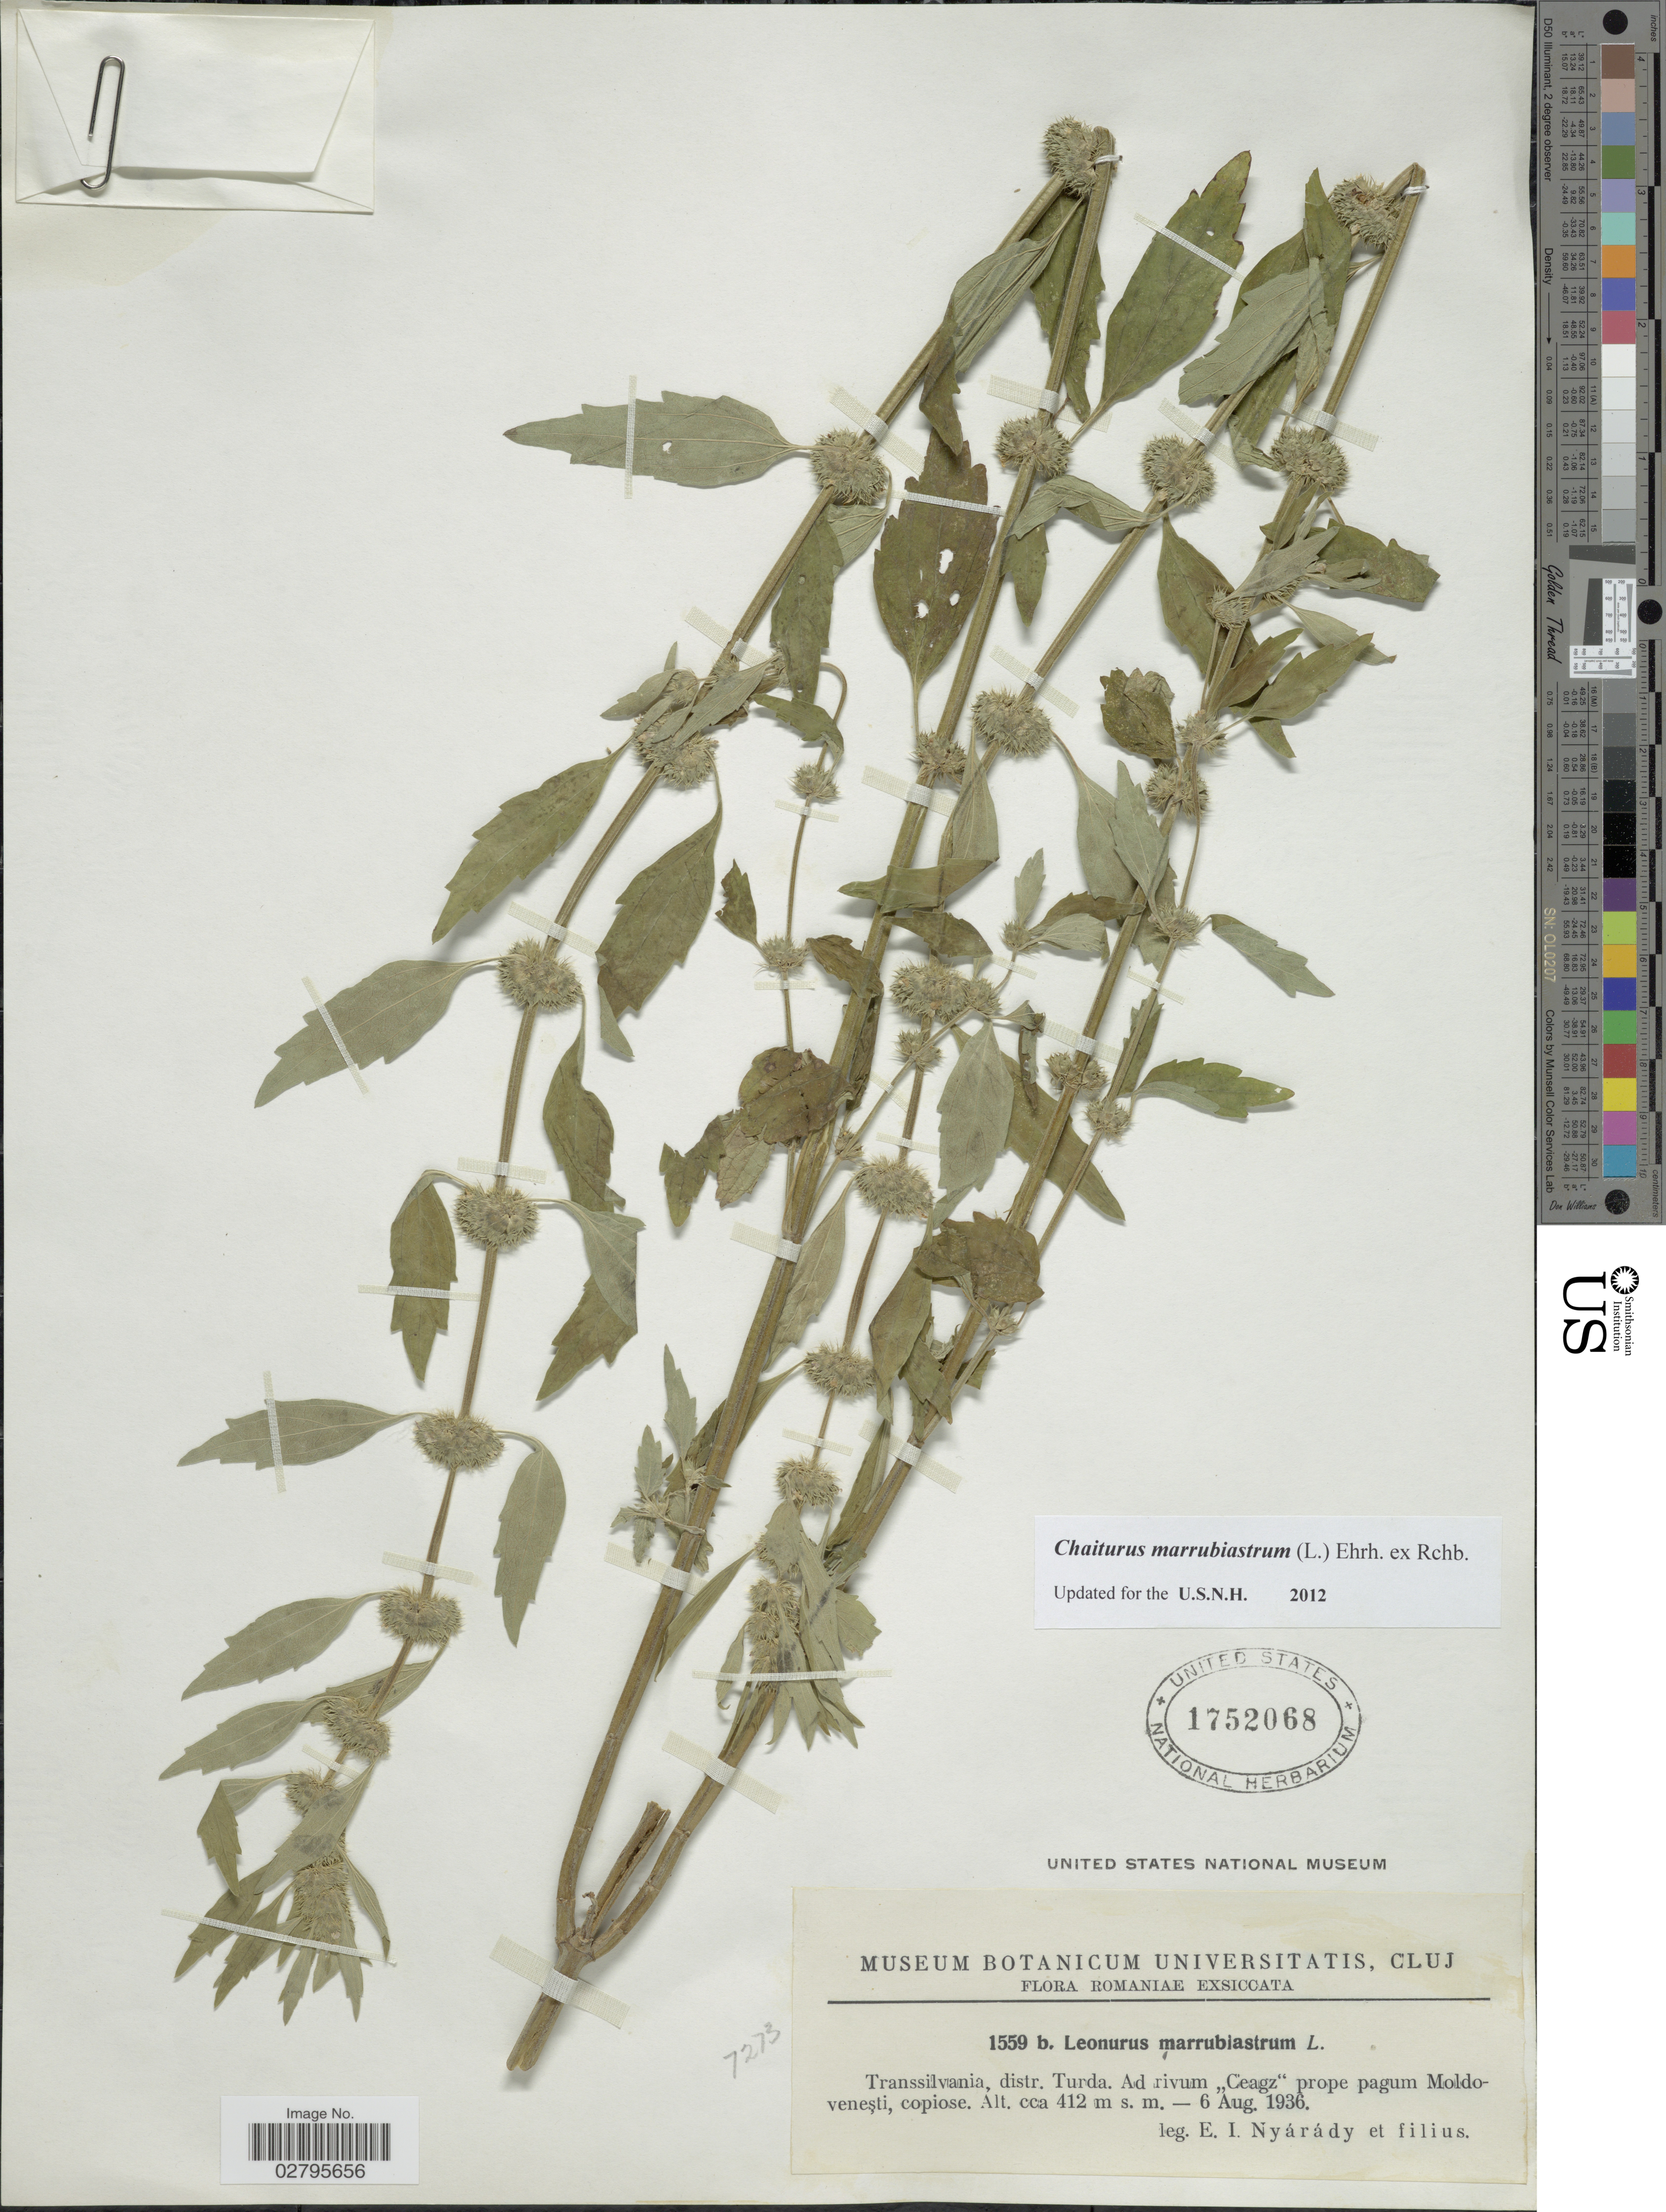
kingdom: Plantae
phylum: Tracheophyta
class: Magnoliopsida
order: Lamiales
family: Lamiaceae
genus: Chaiturus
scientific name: Chaiturus marrubiastrum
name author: (L.) Rchb.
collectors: E. Nyarady & et al.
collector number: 1559b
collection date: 1936-08-06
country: Romania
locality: Transsilvania, distr. Turda. Ad rivum "Ceagz" prope pagum Moldovenesti, copoise.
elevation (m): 412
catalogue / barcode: US 1752068